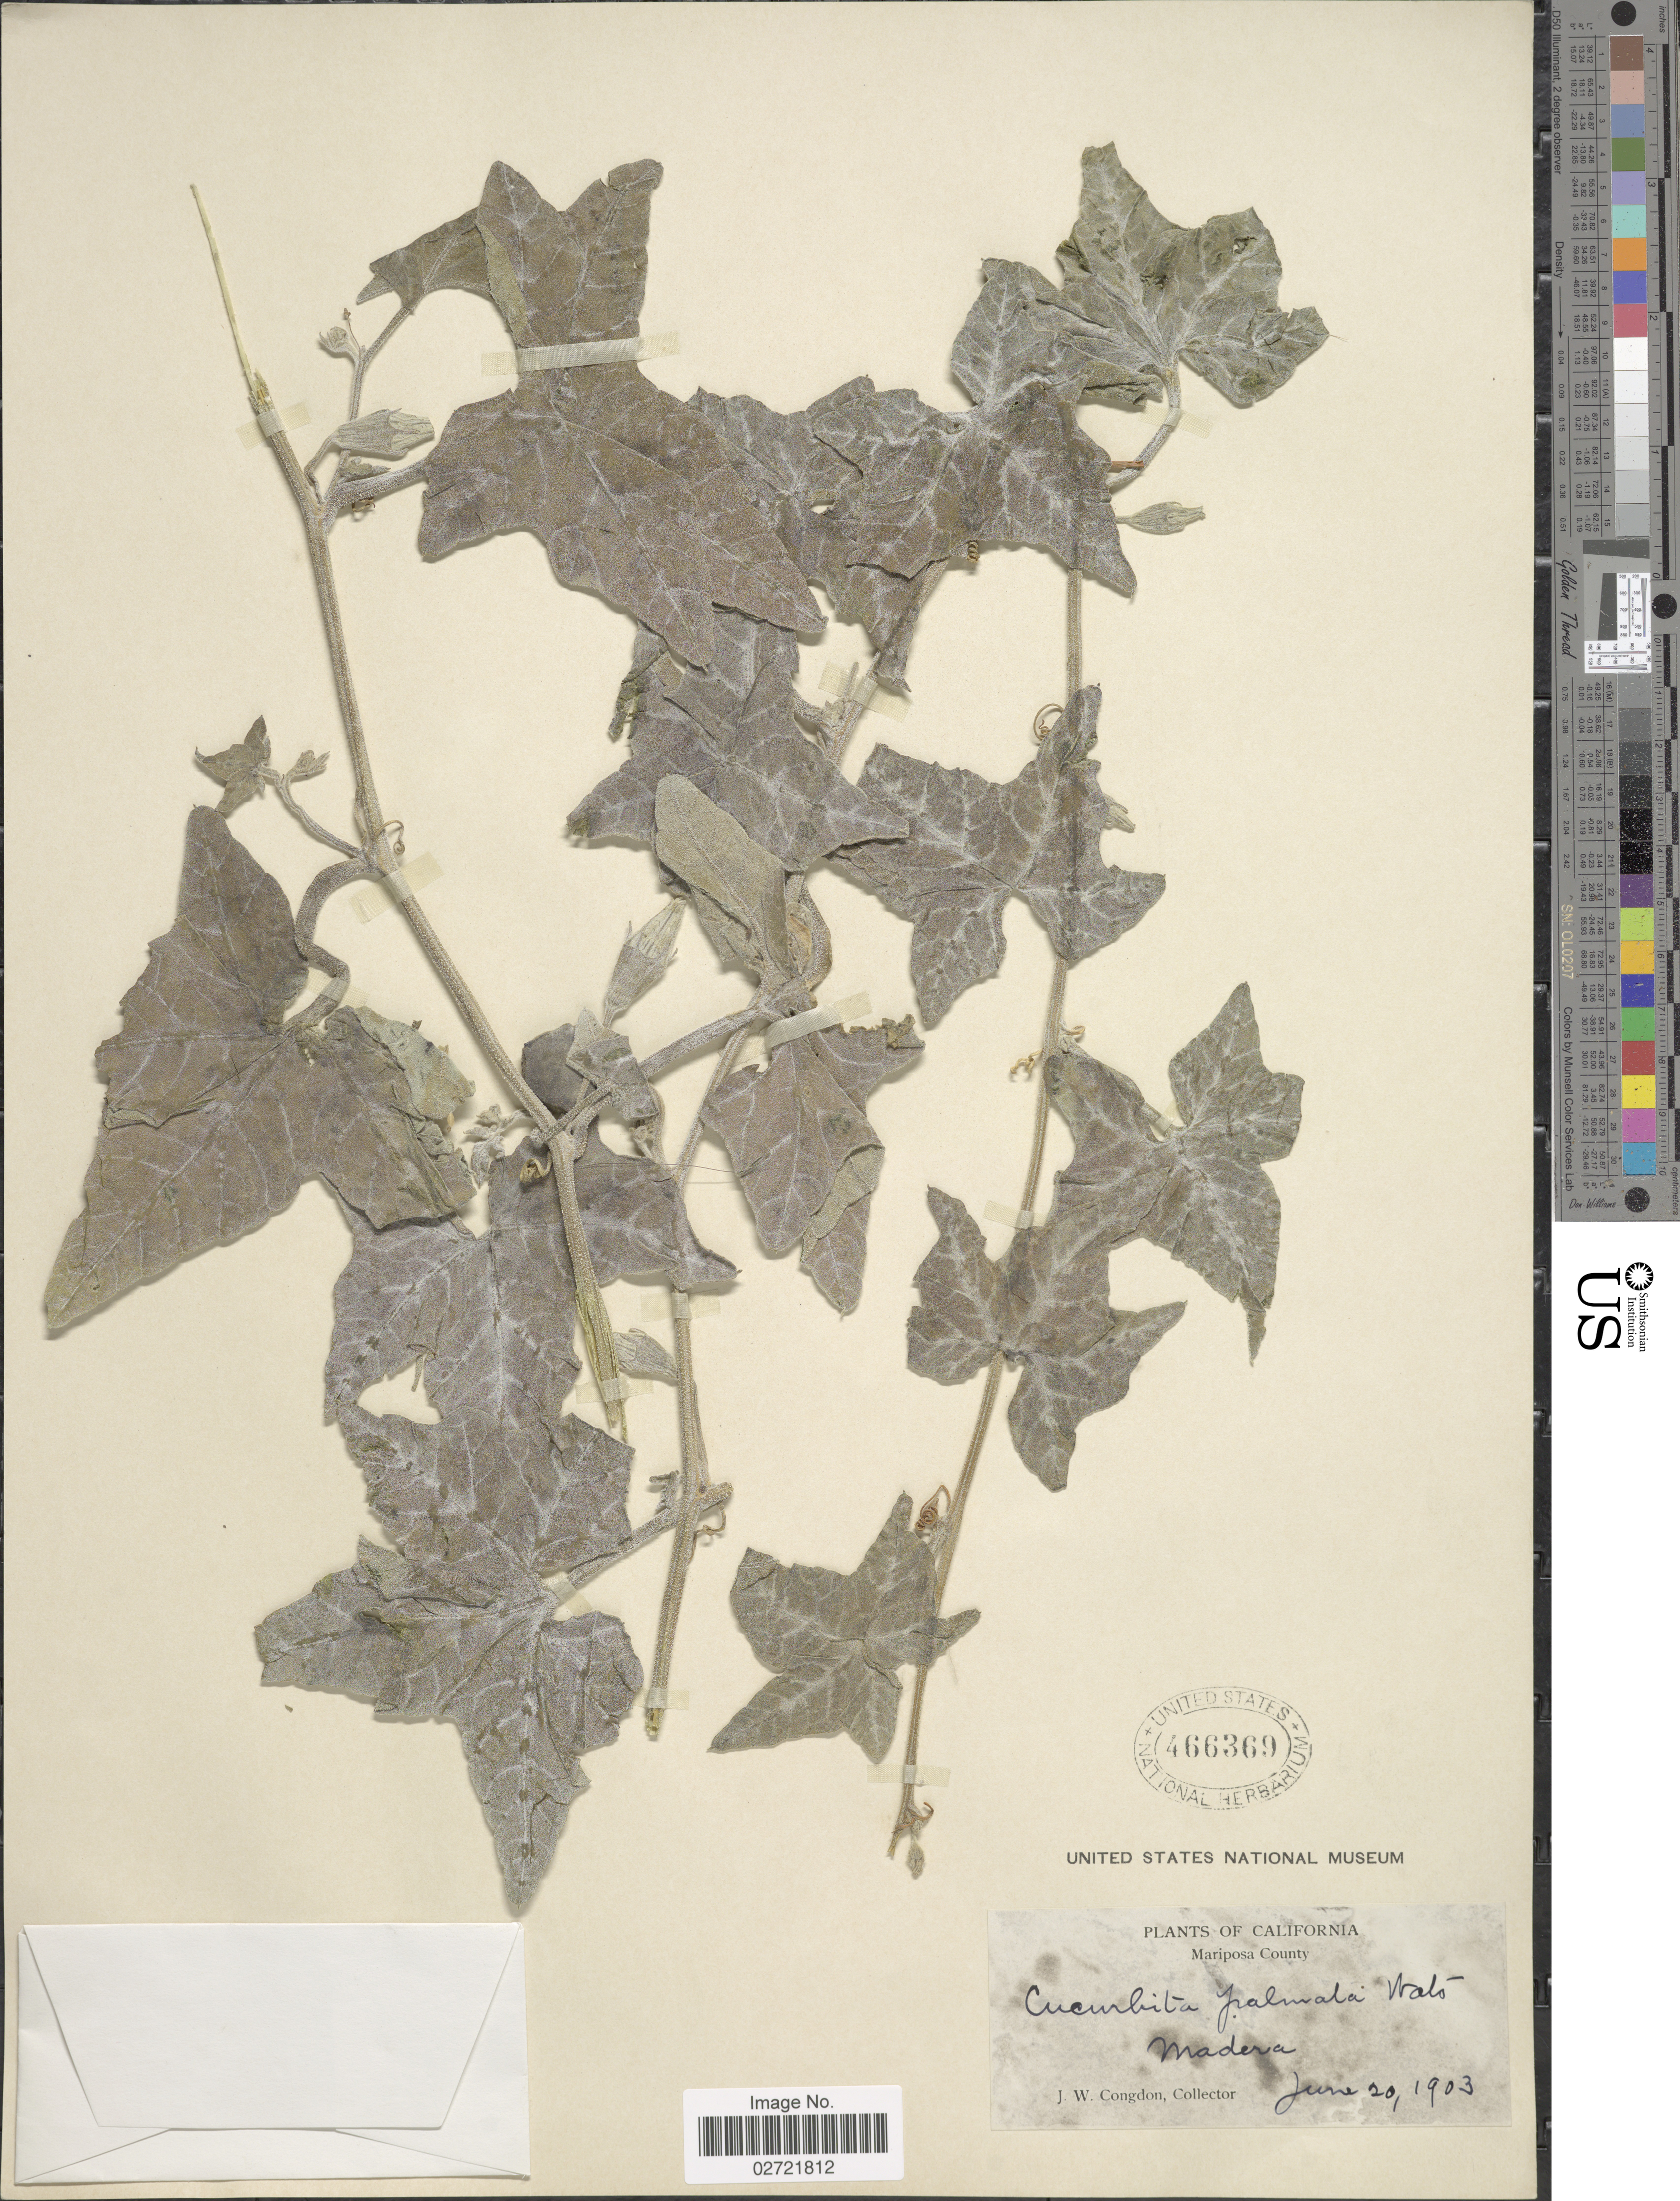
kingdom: Plantae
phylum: Tracheophyta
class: Magnoliopsida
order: Cucurbitales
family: Cucurbitaceae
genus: Cucurbita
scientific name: Cucurbita palmata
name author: S. Watson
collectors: J. W. Congdon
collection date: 1903-06-20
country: United States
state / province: California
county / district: Mariposa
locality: Mariposa County, Madera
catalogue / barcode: US 466369